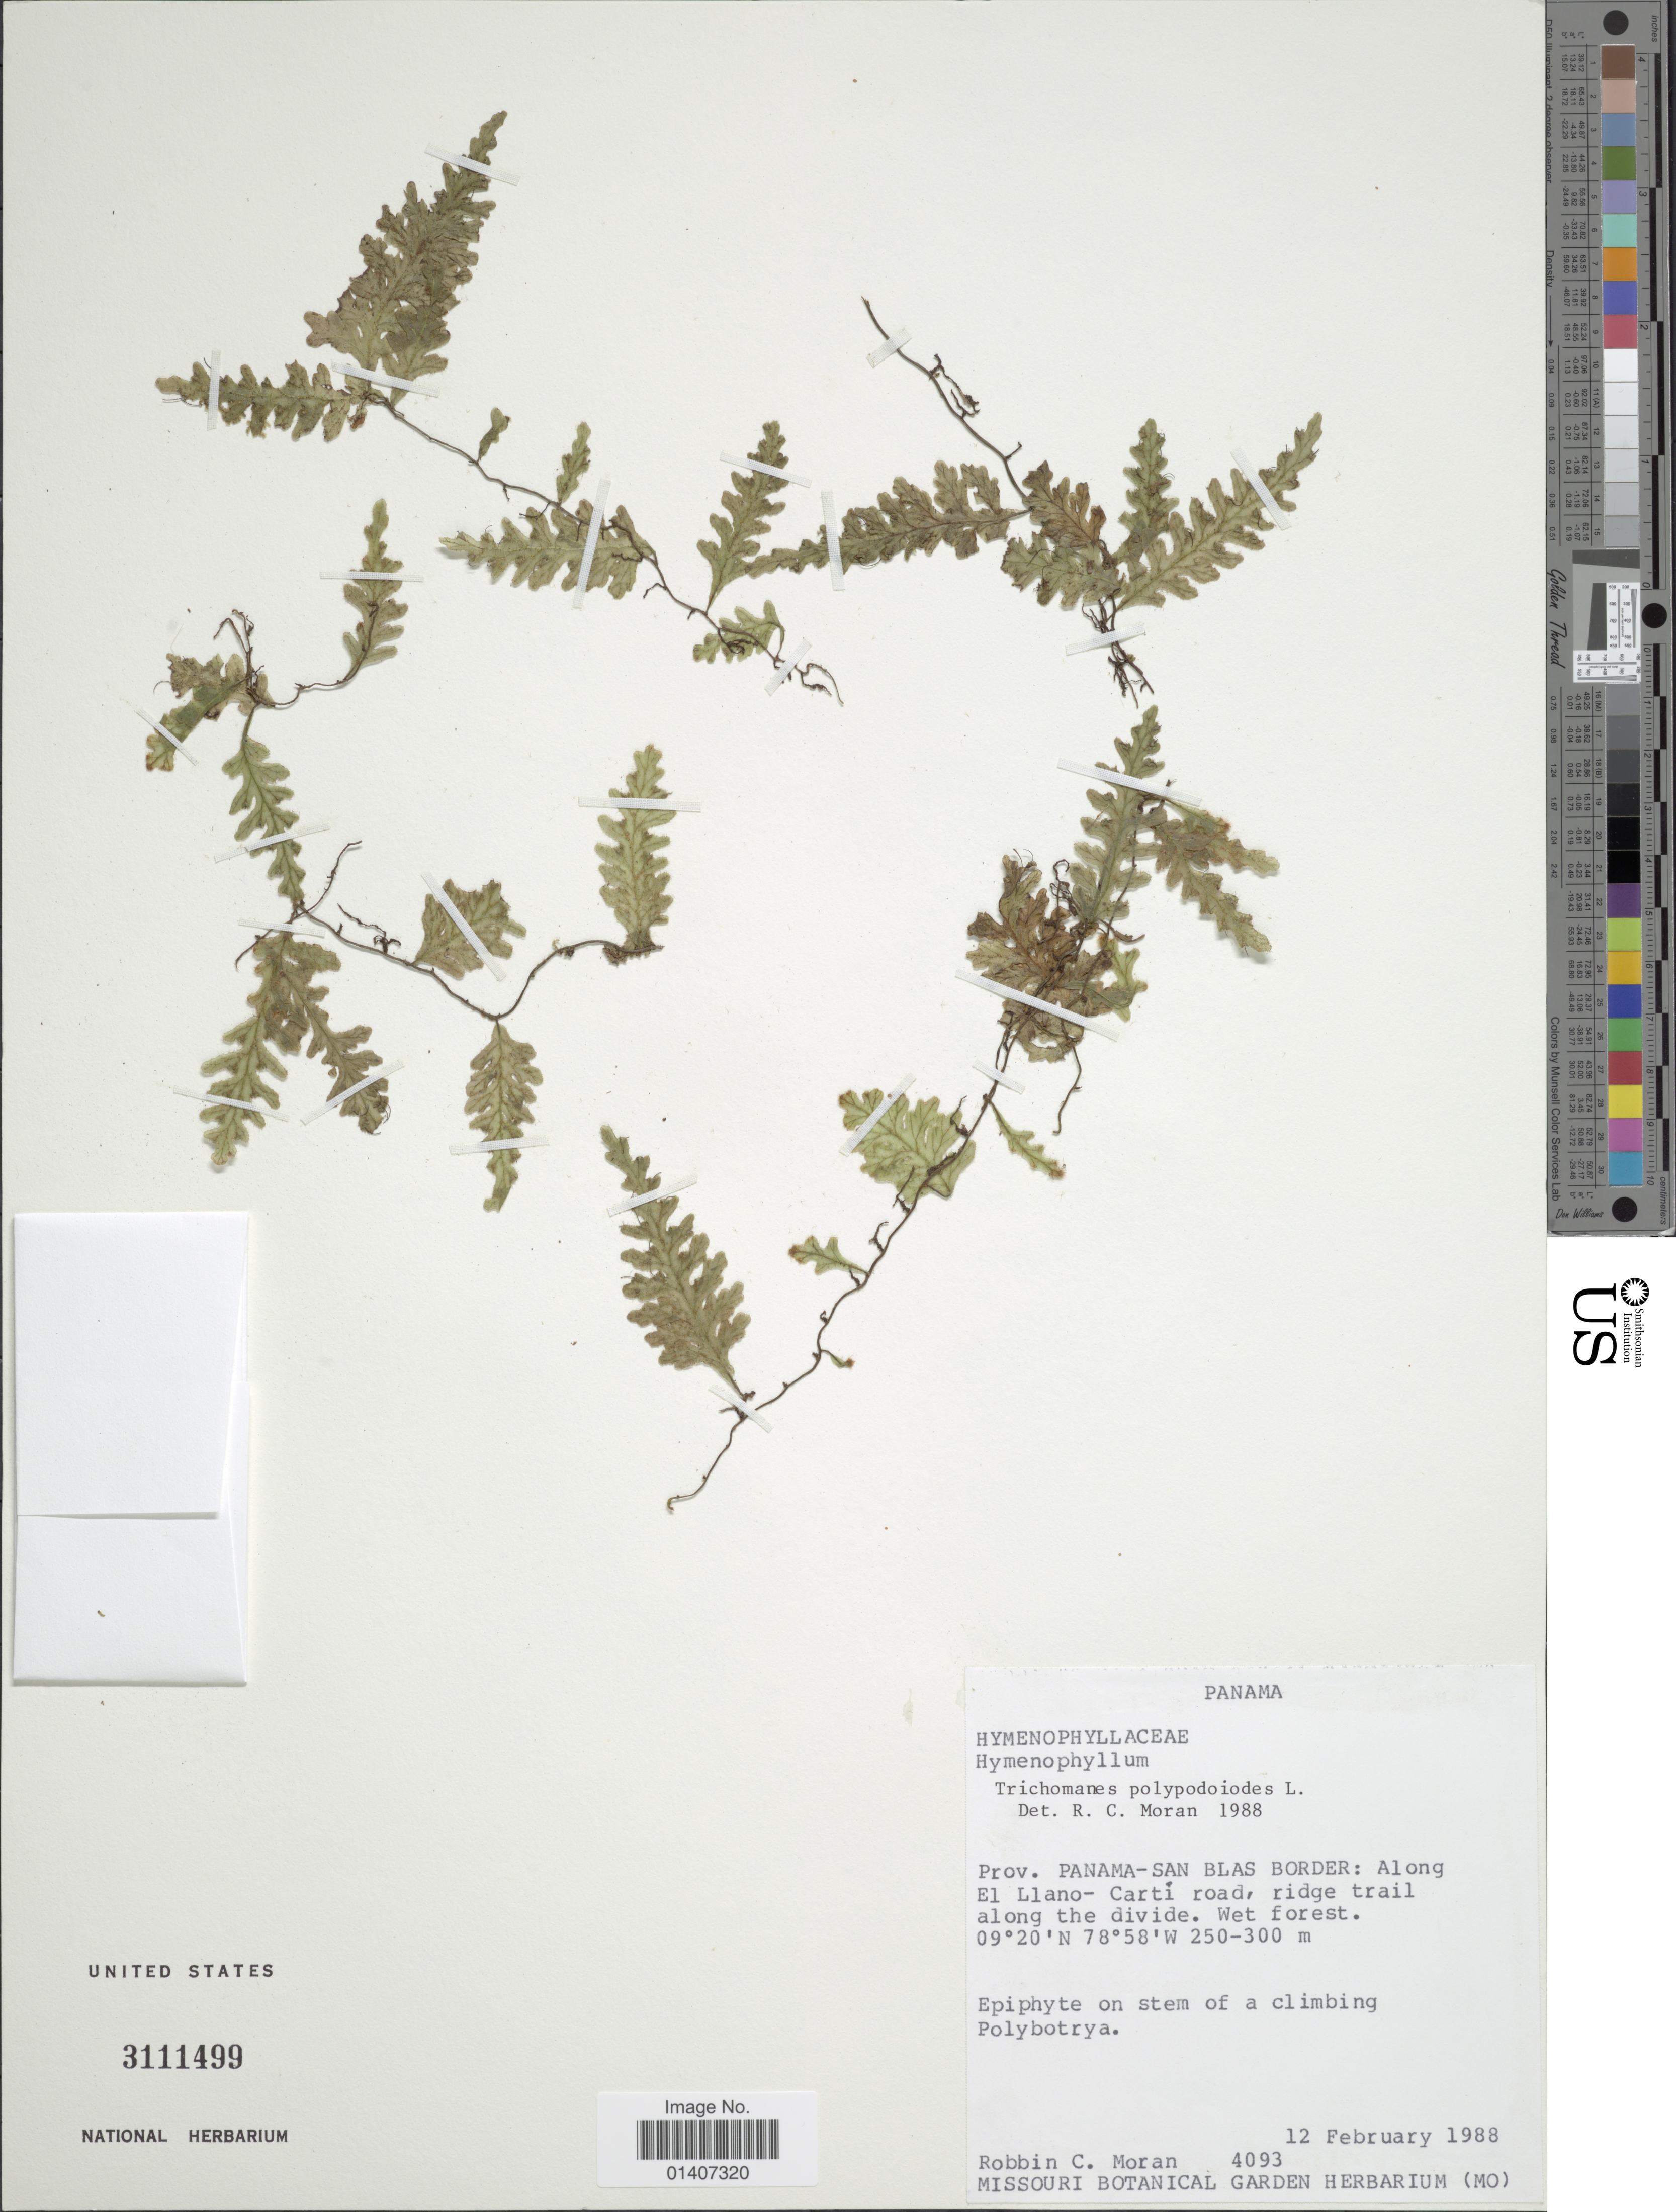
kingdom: Plantae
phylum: Tracheophyta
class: Polypodiopsida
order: Hymenophyllales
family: Hymenophyllaceae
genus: Trichomanes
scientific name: Trichomanes anadromum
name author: Rosenst.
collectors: R. C. Moran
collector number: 4093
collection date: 1988-02-12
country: Panama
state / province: Kuna Yala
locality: Prov. Panama-San Blas Border: along El Llano-Carti road, ridge trail along the divide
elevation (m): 250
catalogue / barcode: US 3111499